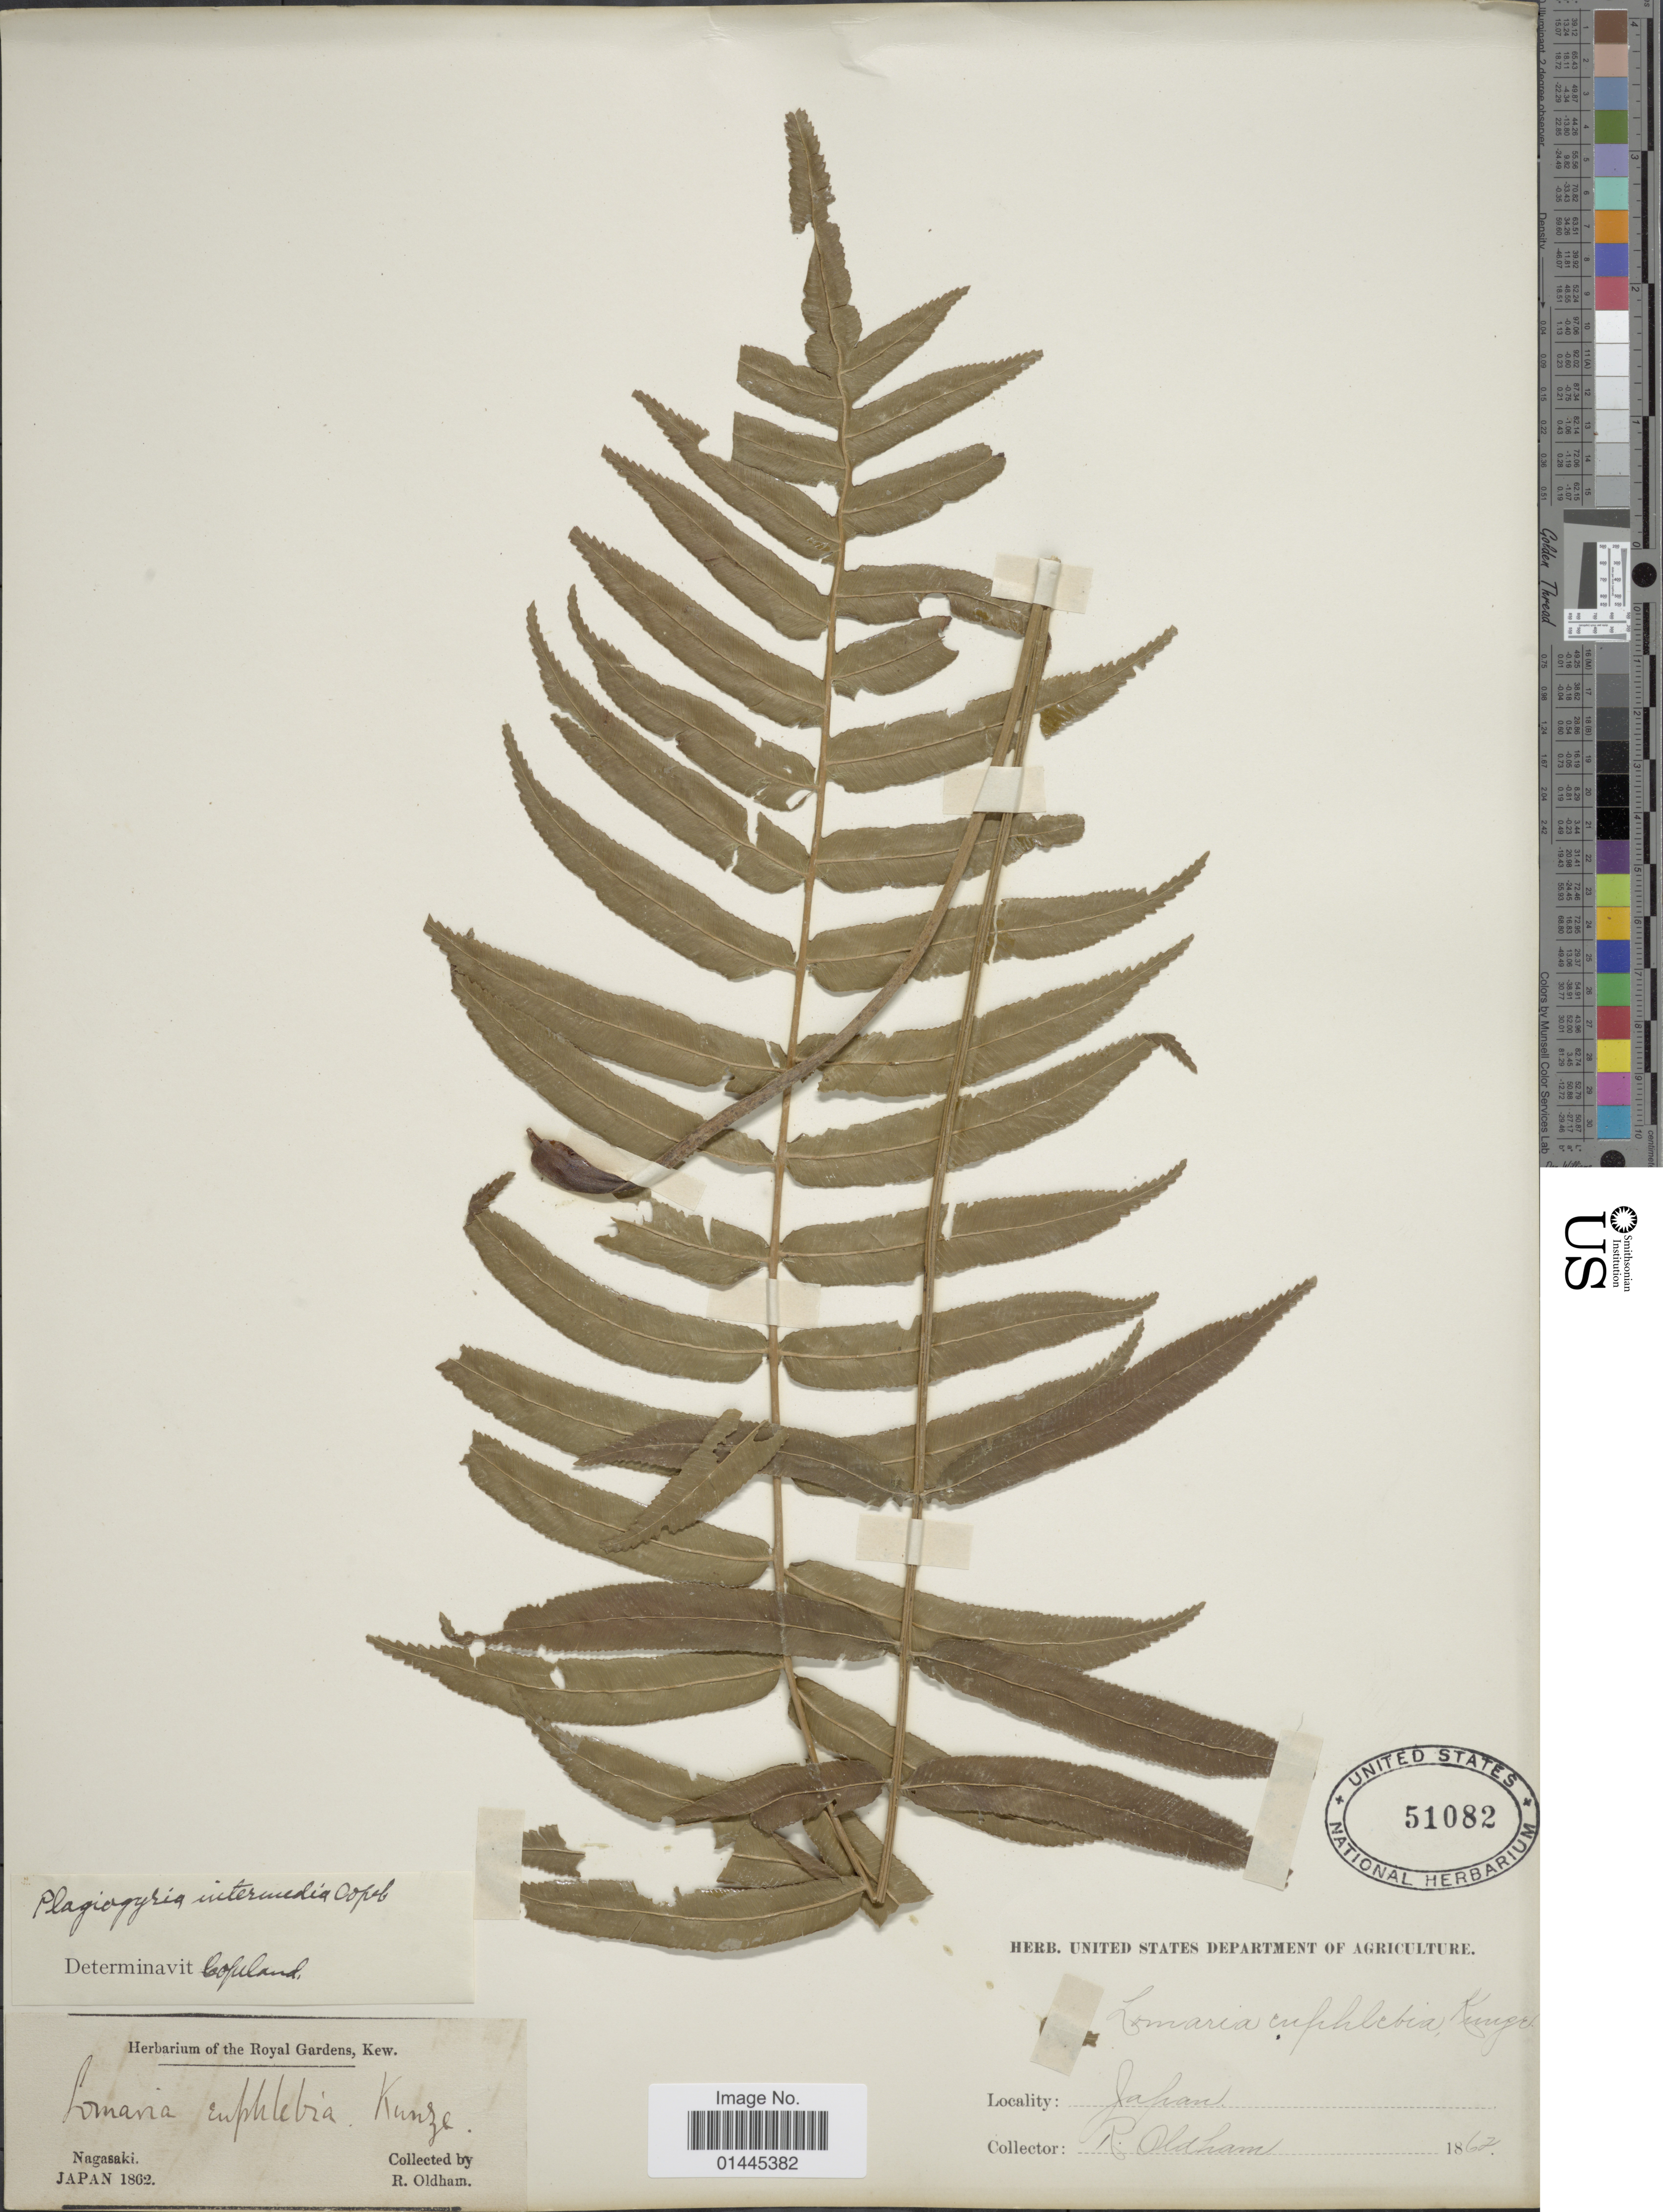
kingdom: Plantae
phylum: Tracheophyta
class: Polypodiopsida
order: Cyatheales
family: Plagiogyriaceae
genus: Plagiogyria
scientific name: Plagiogyria japonica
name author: Nakai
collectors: R. Oldham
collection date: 1862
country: Japan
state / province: Nagasaki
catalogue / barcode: US 51082